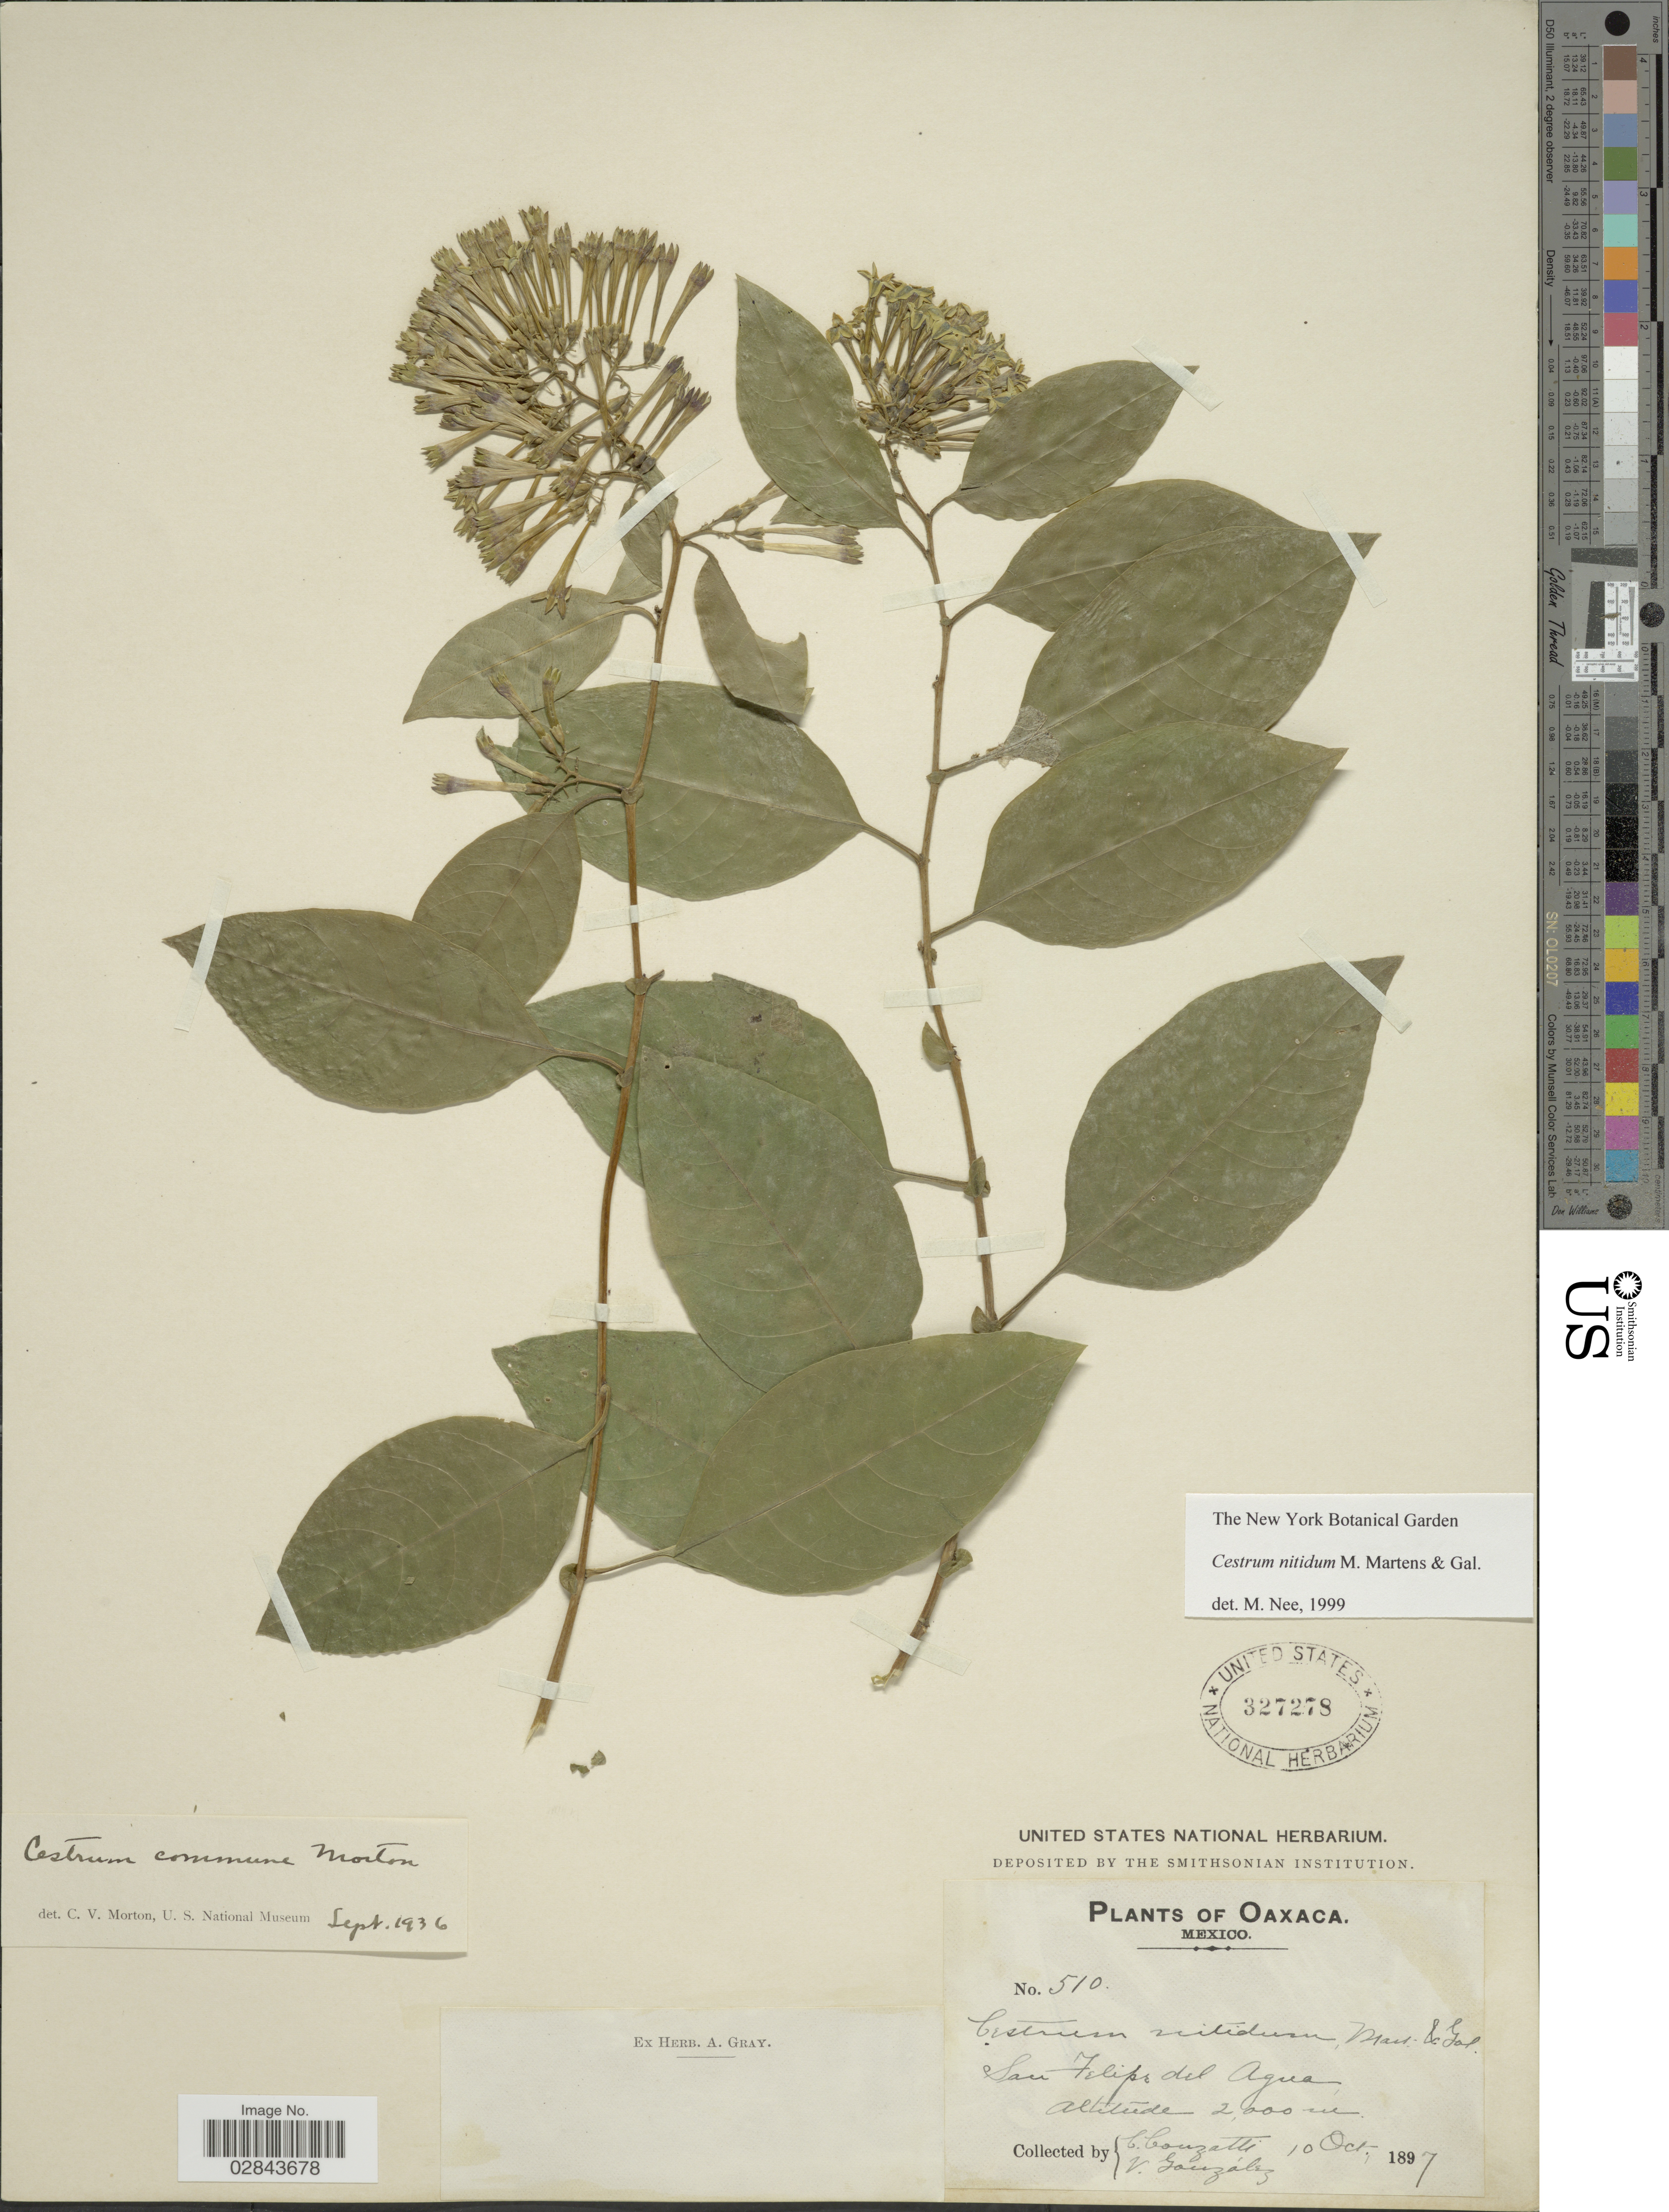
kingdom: Plantae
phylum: Tracheophyta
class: Magnoliopsida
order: Solanales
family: Solanaceae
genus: Cestrum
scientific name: Cestrum nitidum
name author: M. Martens & Galeotti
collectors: C. Conzatti & V. González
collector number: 510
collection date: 1897-10-10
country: Mexico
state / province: Oaxaca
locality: San Felipe del Agua.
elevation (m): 2000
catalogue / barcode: US 327278